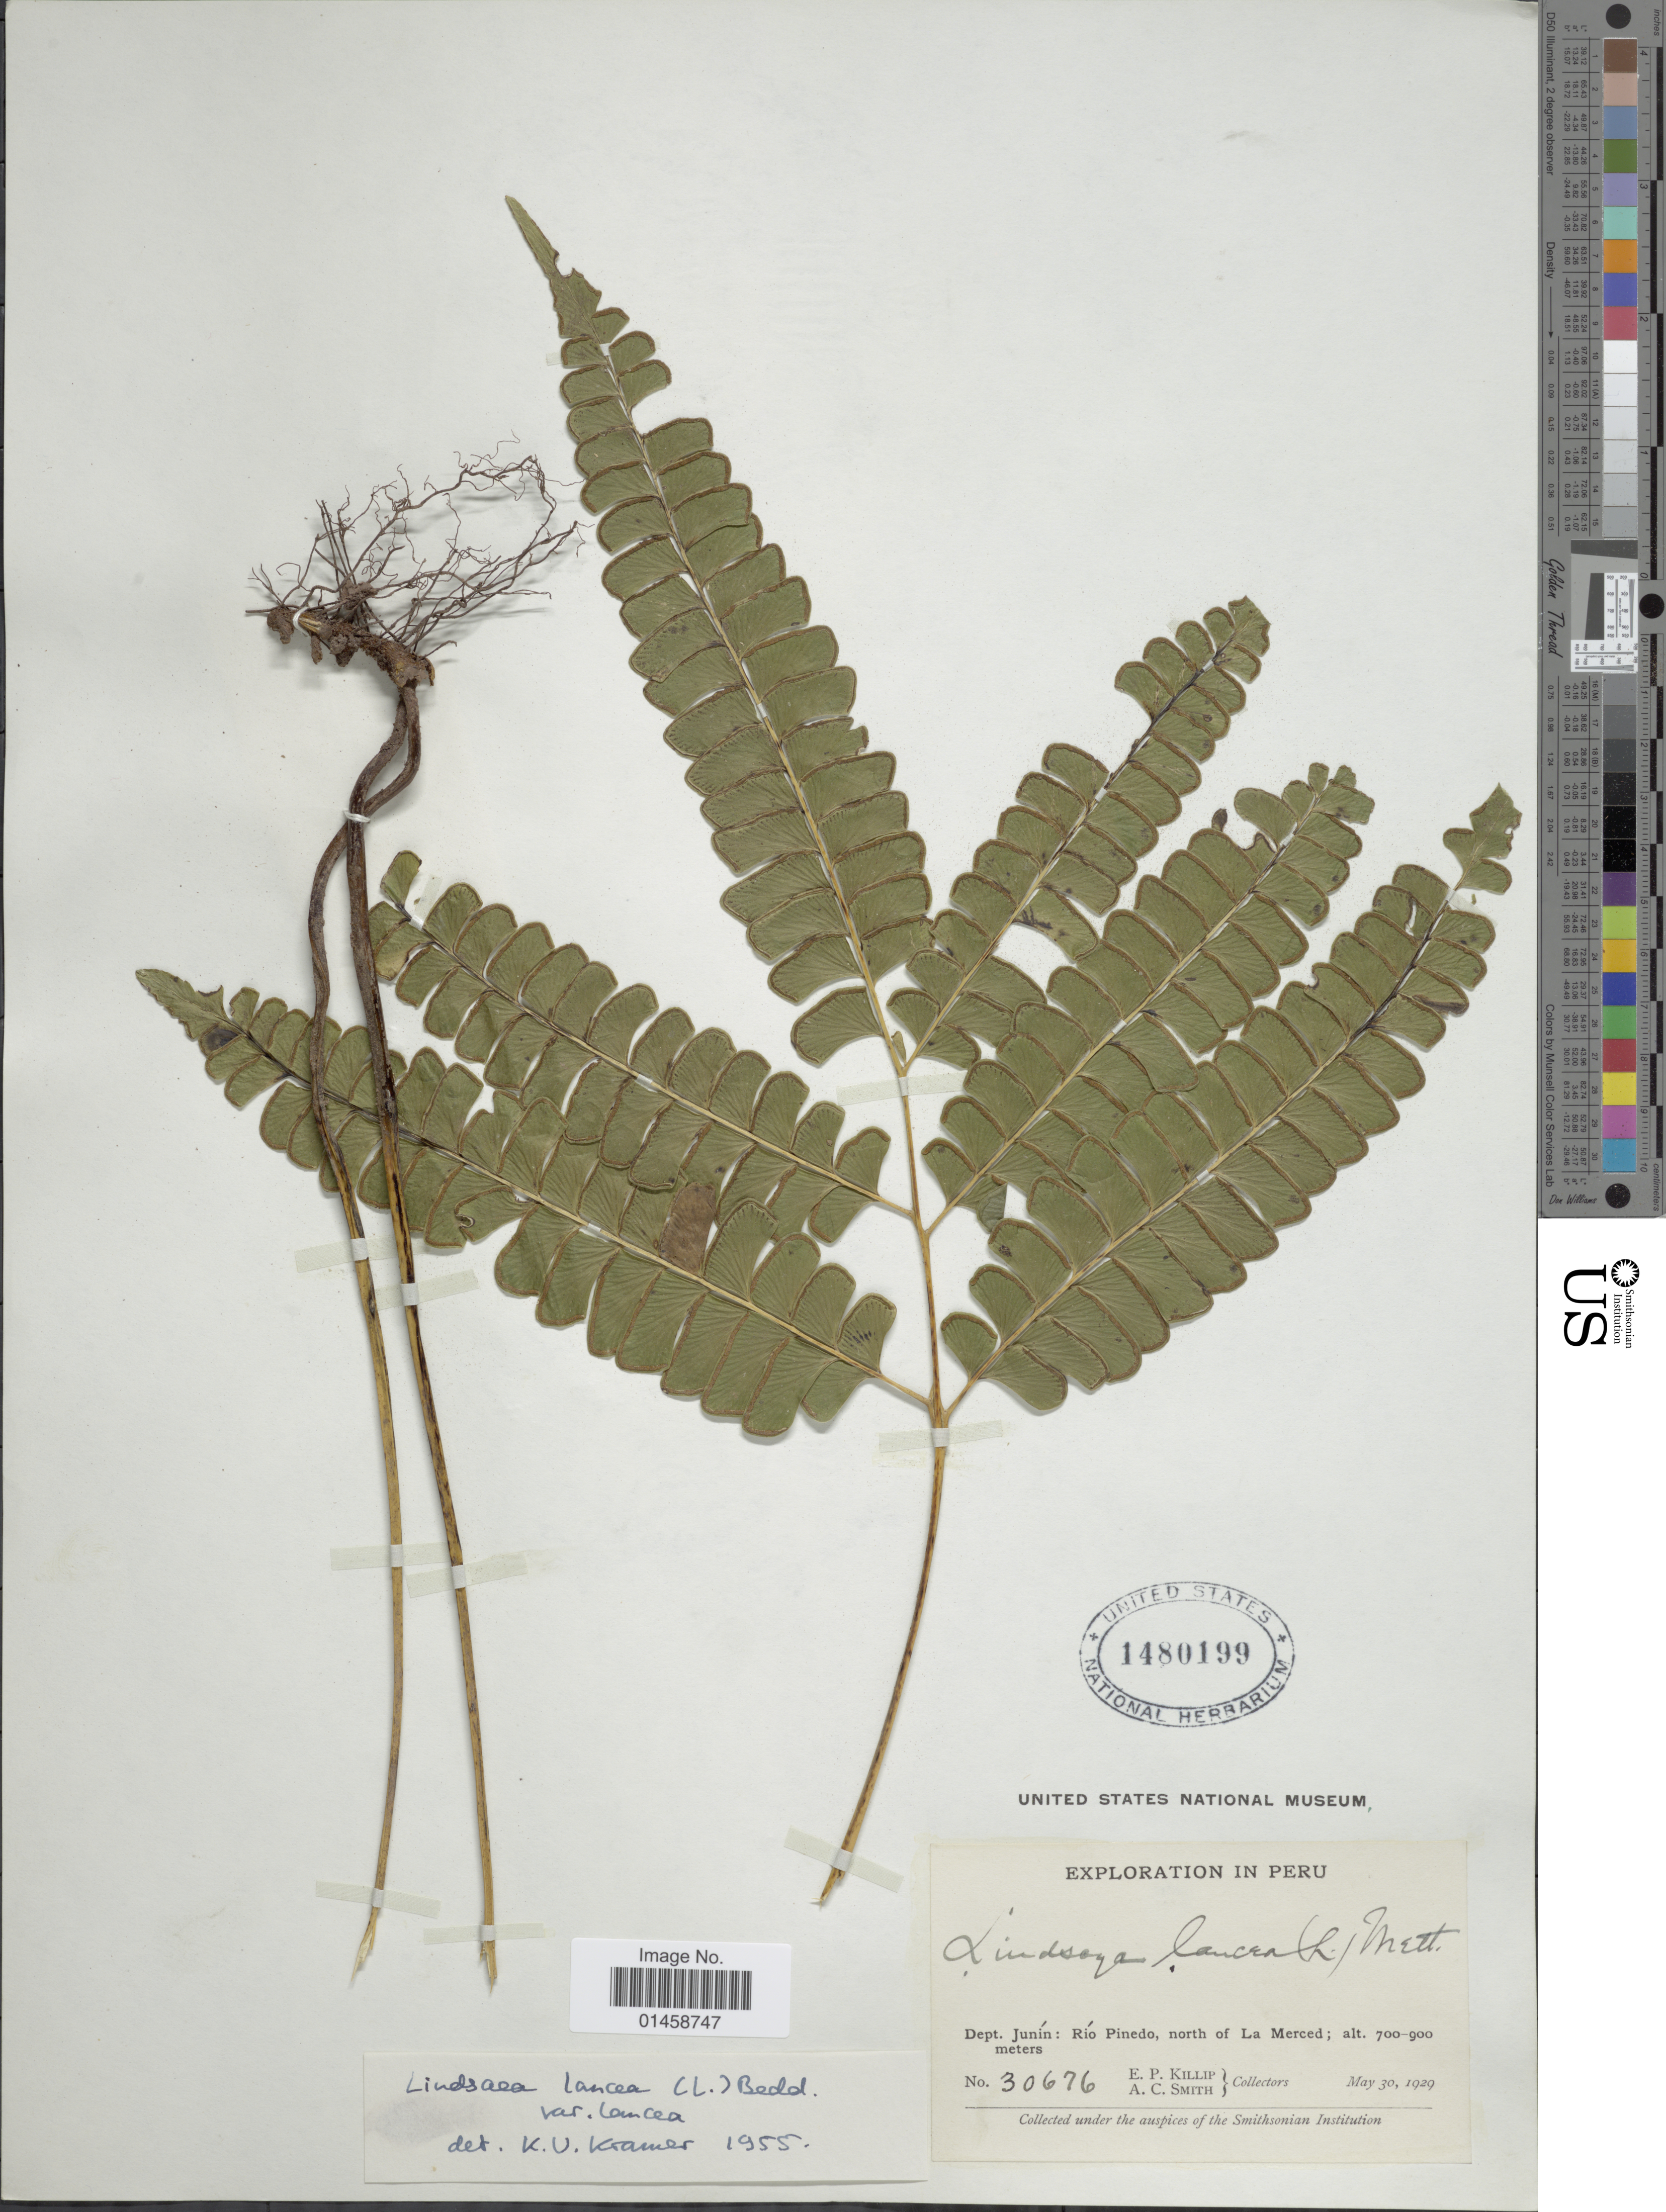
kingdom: Plantae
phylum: Tracheophyta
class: Polypodiopsida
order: Polypodiales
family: Lindsaeaceae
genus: Lindsaea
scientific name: Lindsaea lancea var. lancea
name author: (L.) Bedd.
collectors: E. P. Killip & A. C. Smith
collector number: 30676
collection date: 1929-05-30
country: Peru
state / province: Junín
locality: Rio Pinedo, north of La Merced.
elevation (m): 700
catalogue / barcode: US 1480199